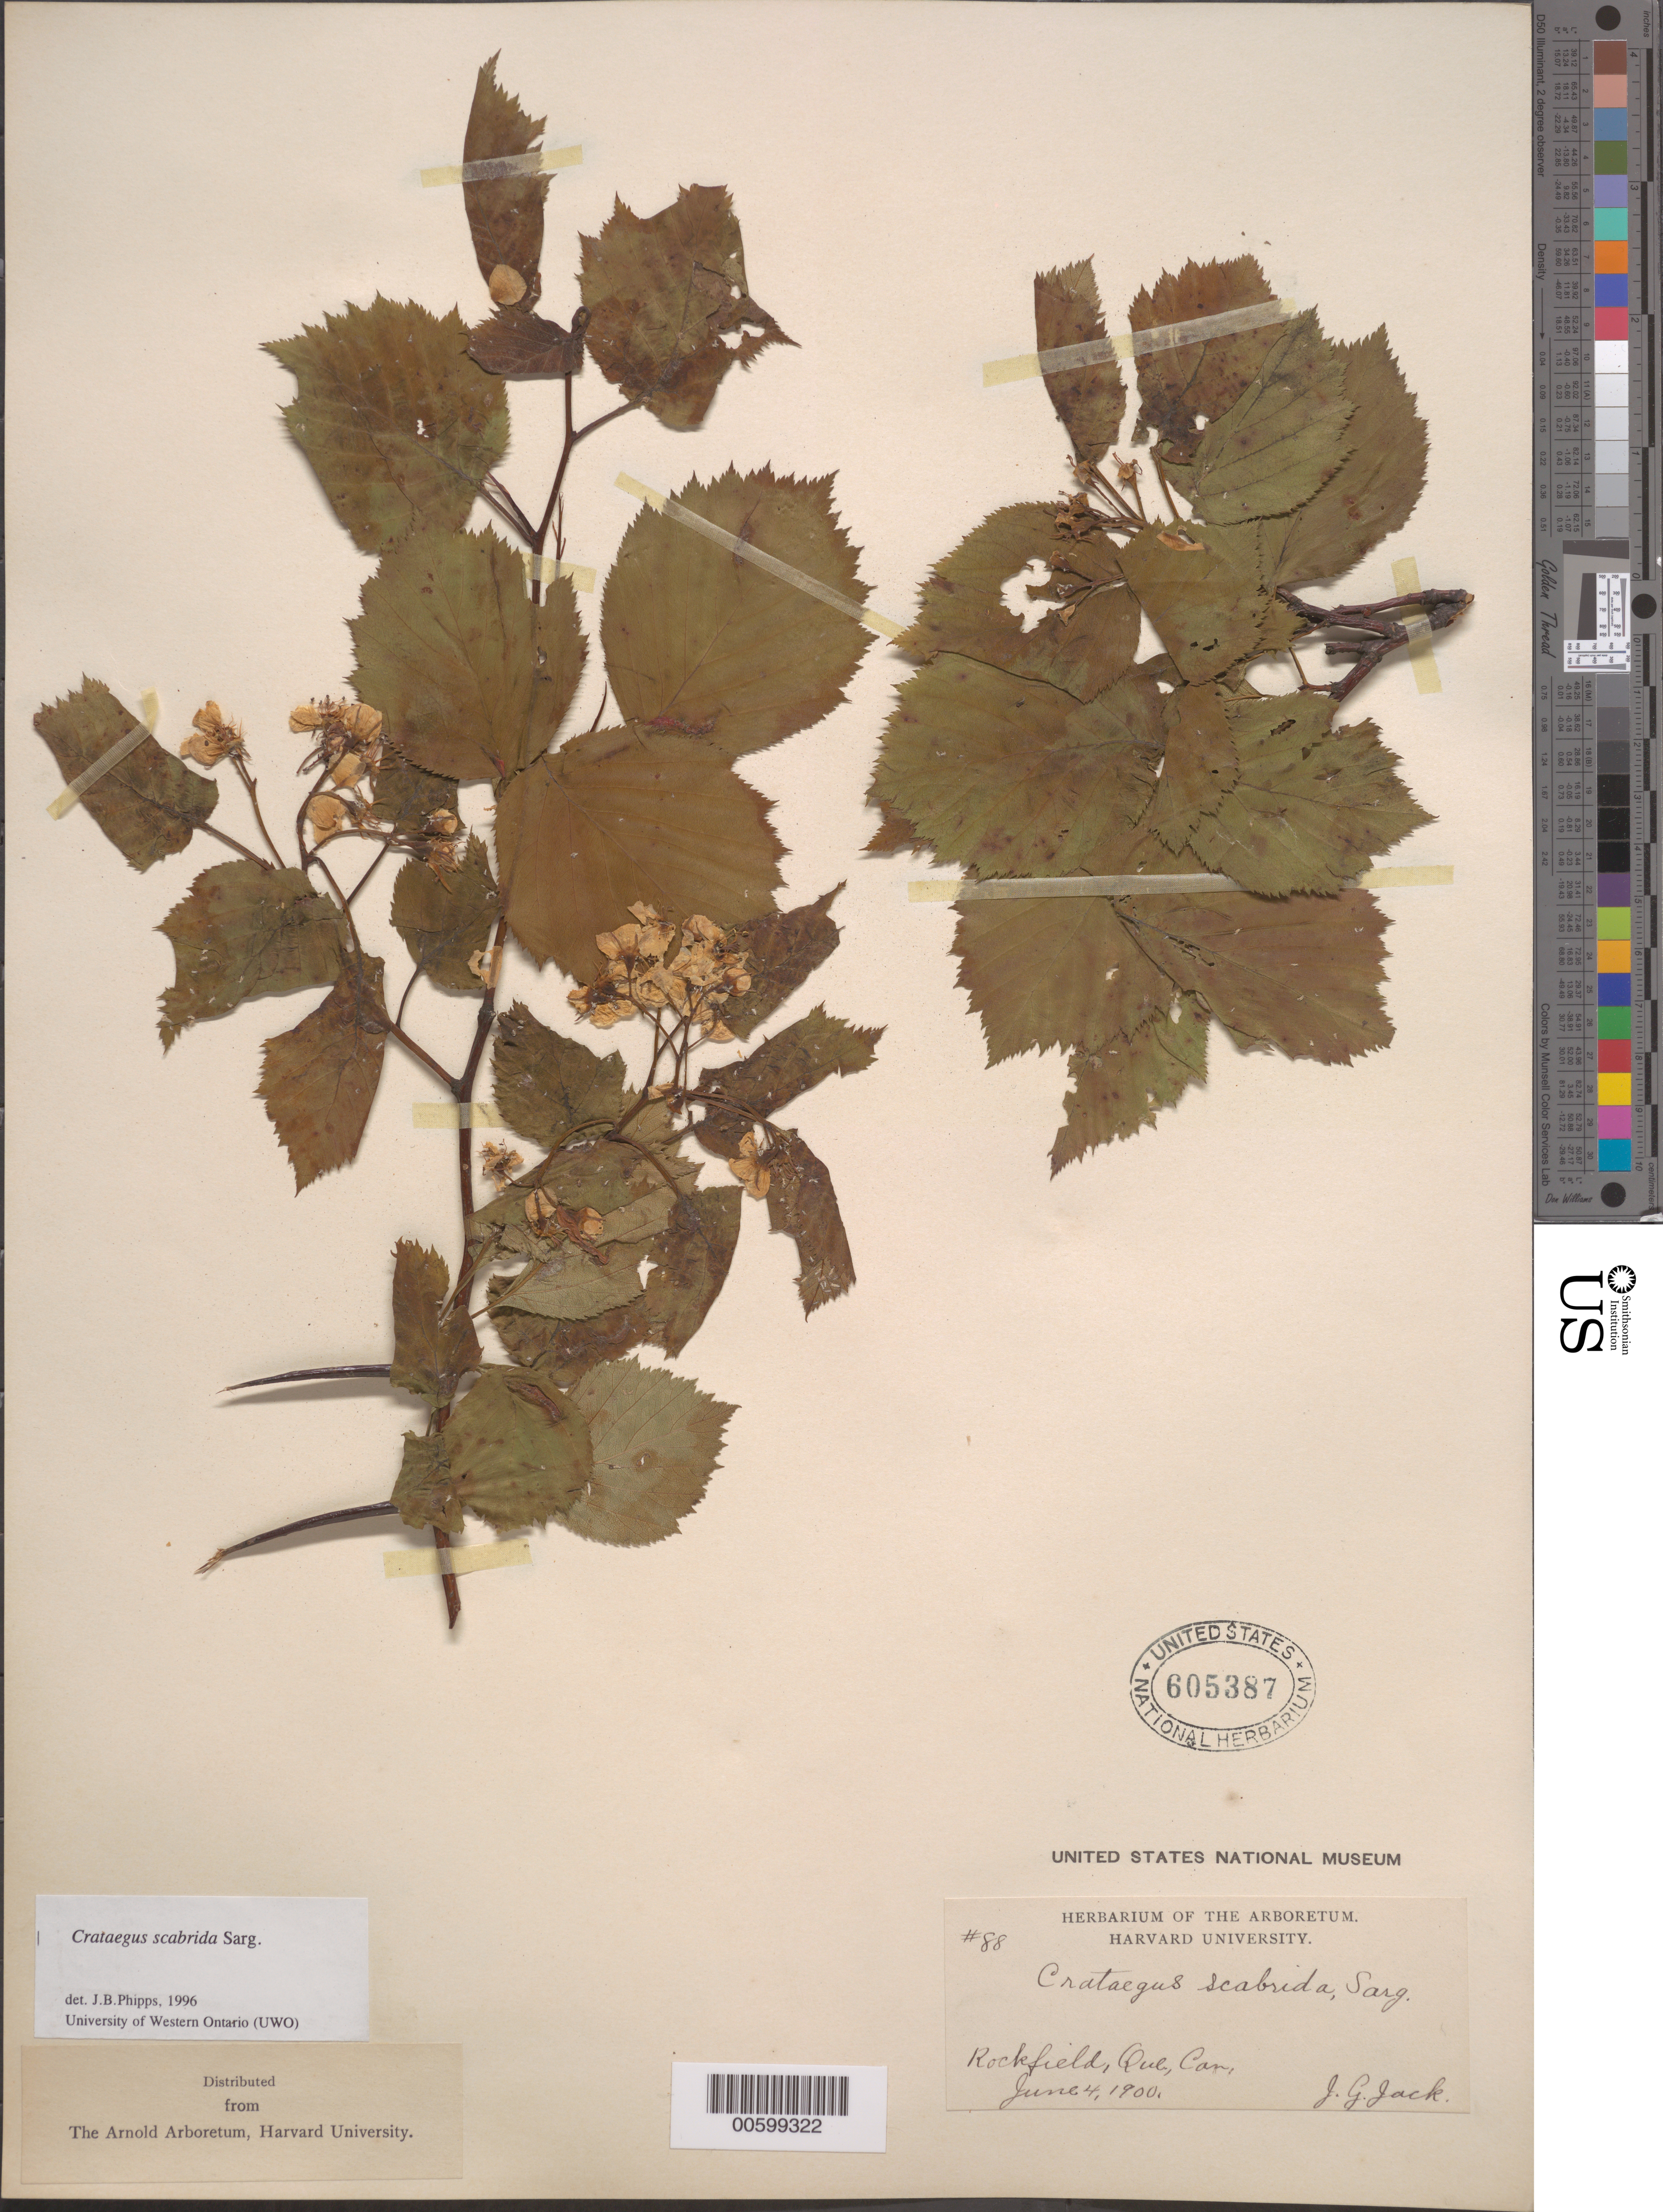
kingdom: Plantae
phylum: Tracheophyta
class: Magnoliopsida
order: Rosales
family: Rosaceae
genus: Crataegus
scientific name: Crataegus scabrida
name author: Sarg.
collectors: J. G. Jack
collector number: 88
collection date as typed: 04 Jun 1900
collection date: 1900-06-04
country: Canada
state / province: Quebec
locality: Rockfield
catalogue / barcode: US 605387